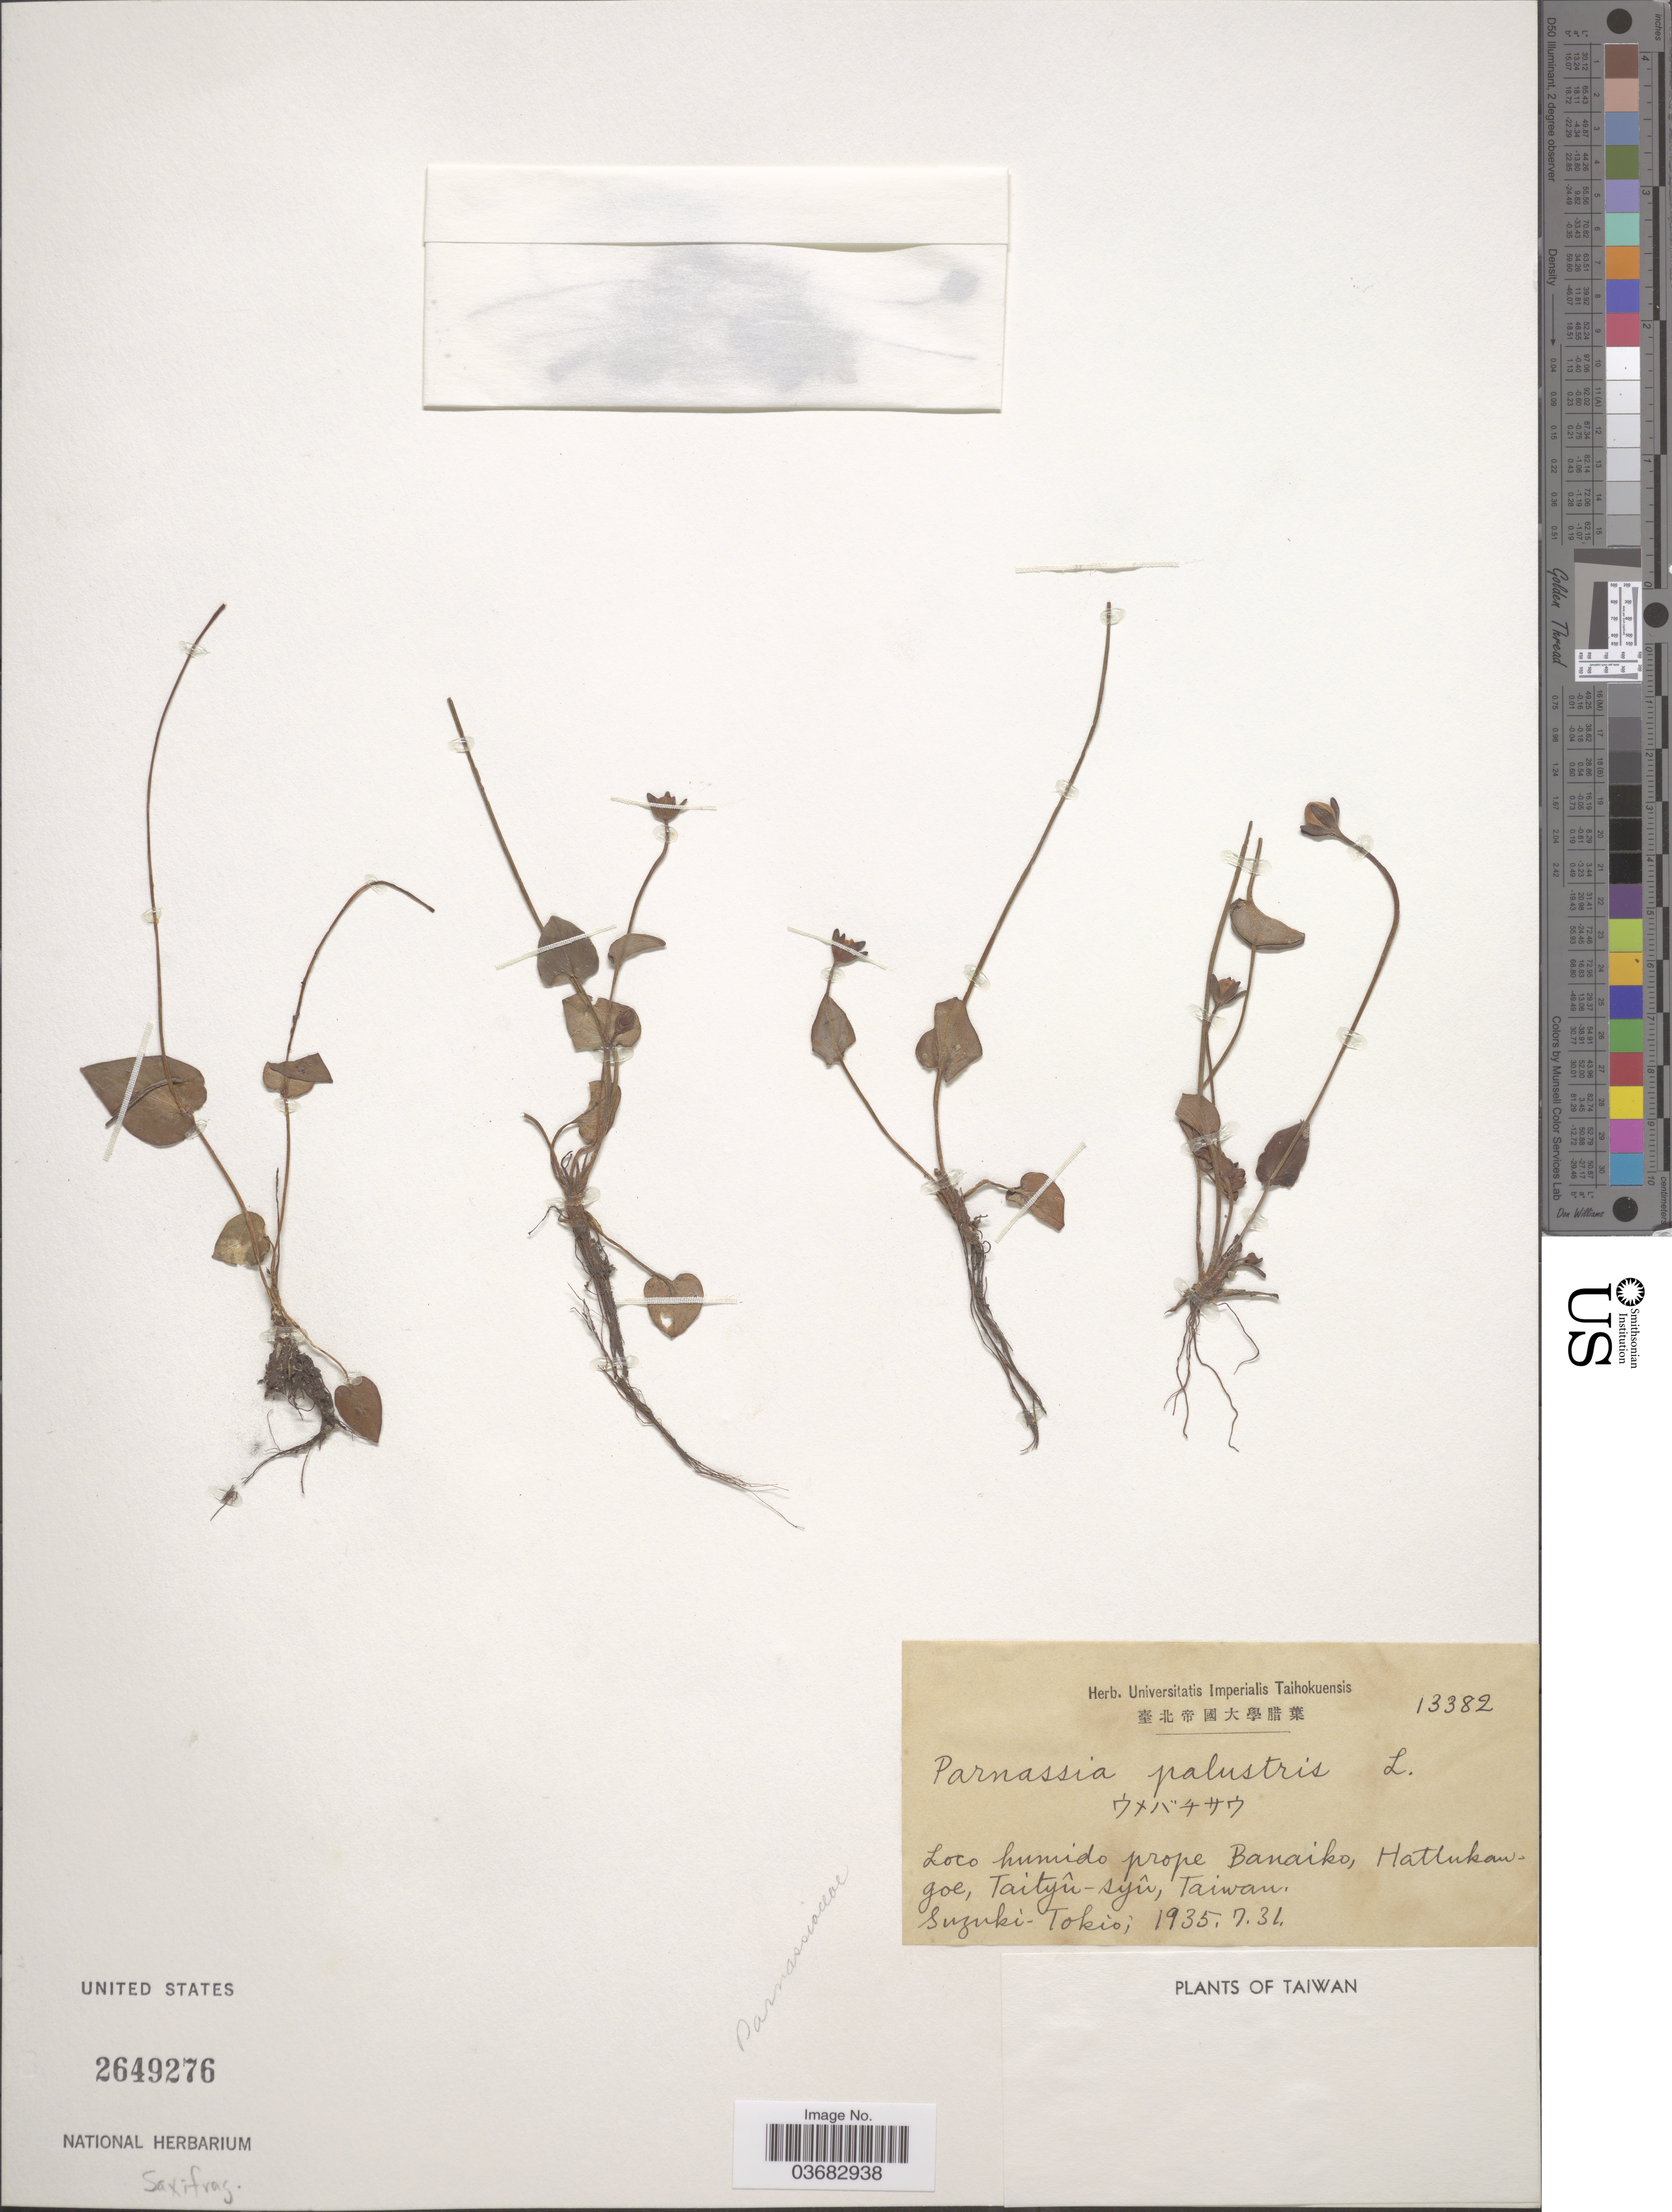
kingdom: Plantae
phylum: Tracheophyta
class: Magnoliopsida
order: Celastrales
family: Parnassiaceae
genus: Parnassia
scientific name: Parnassia palustris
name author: L.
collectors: Suzuki-Tokio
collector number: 13382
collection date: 1935-07-31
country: Taiwan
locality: Loco humido prope Banaiko, Hattukan-goe, Taityû-syû.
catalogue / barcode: US 2649276